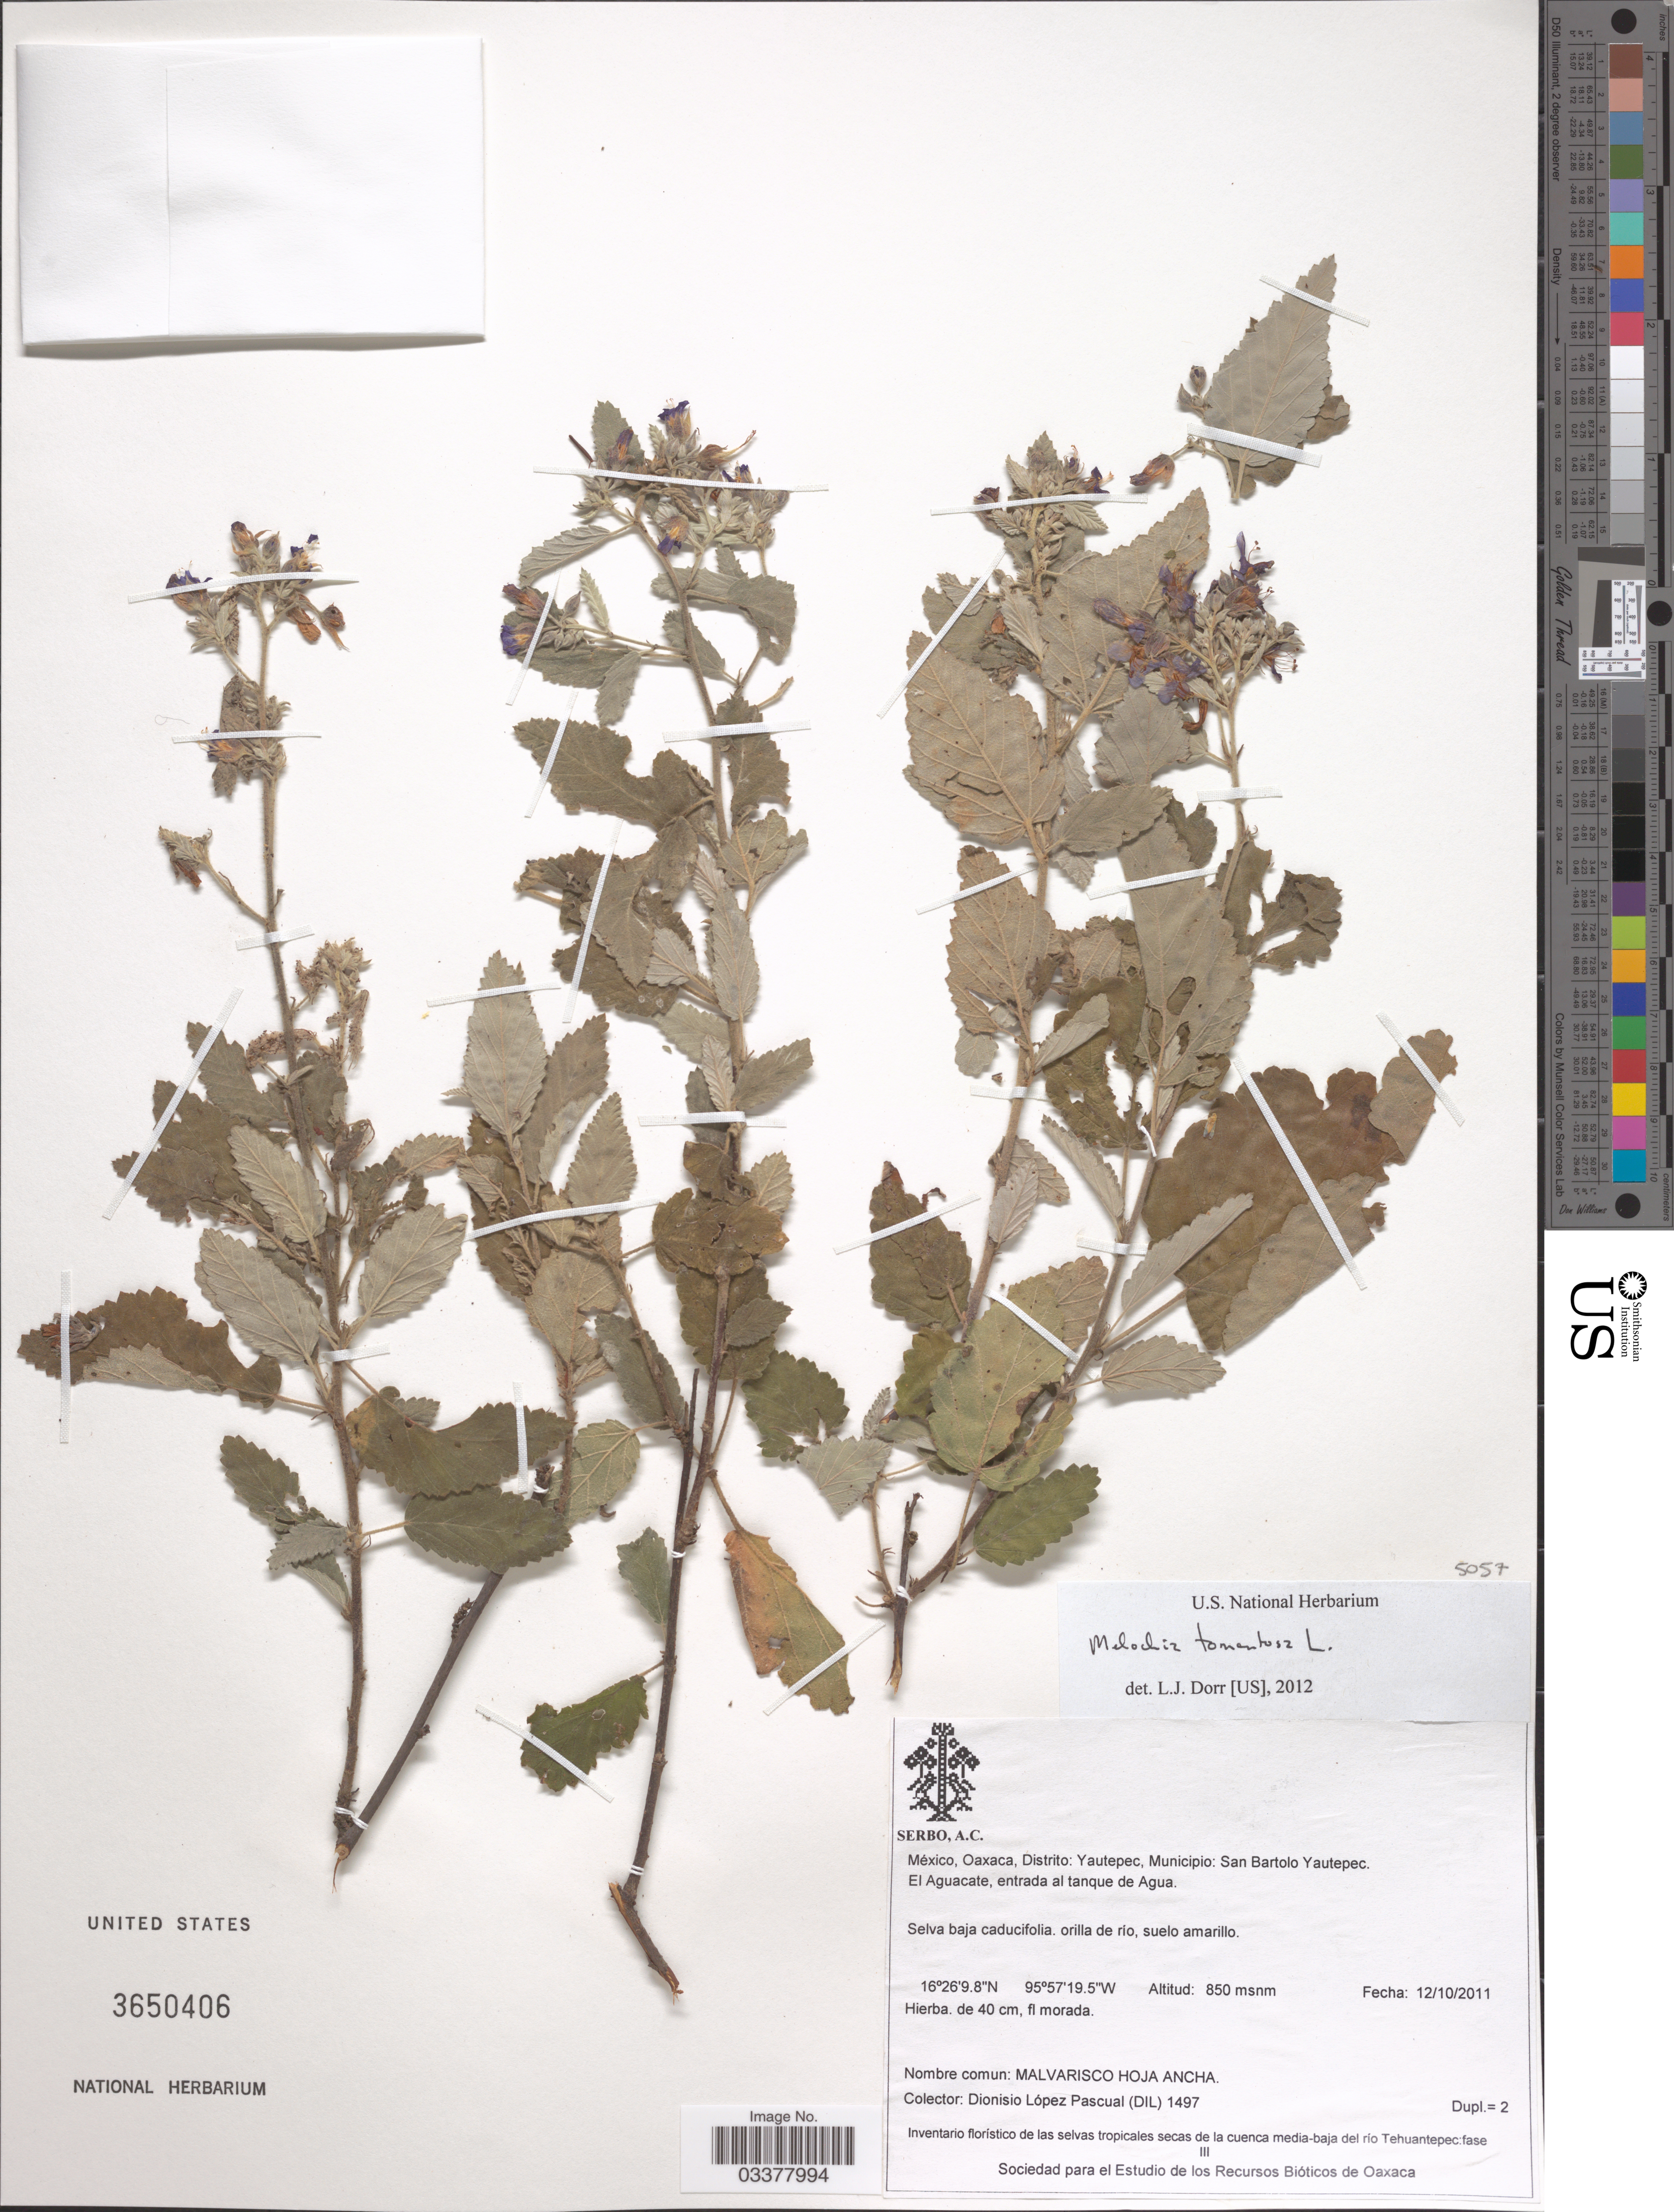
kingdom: Plantae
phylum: Tracheophyta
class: Magnoliopsida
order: Malvales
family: Malvaceae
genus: Melochia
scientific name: Melochia tomentosa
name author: L.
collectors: D. Lopez Pascual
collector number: (DIL)1497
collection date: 2011-10-12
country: Mexico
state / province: Oaxaca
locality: Distrito: Yautepec, Municipio: San Bartolo Yautepec. El Aguacate, entrada al tanque de Agua.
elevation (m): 850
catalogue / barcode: US 3650406